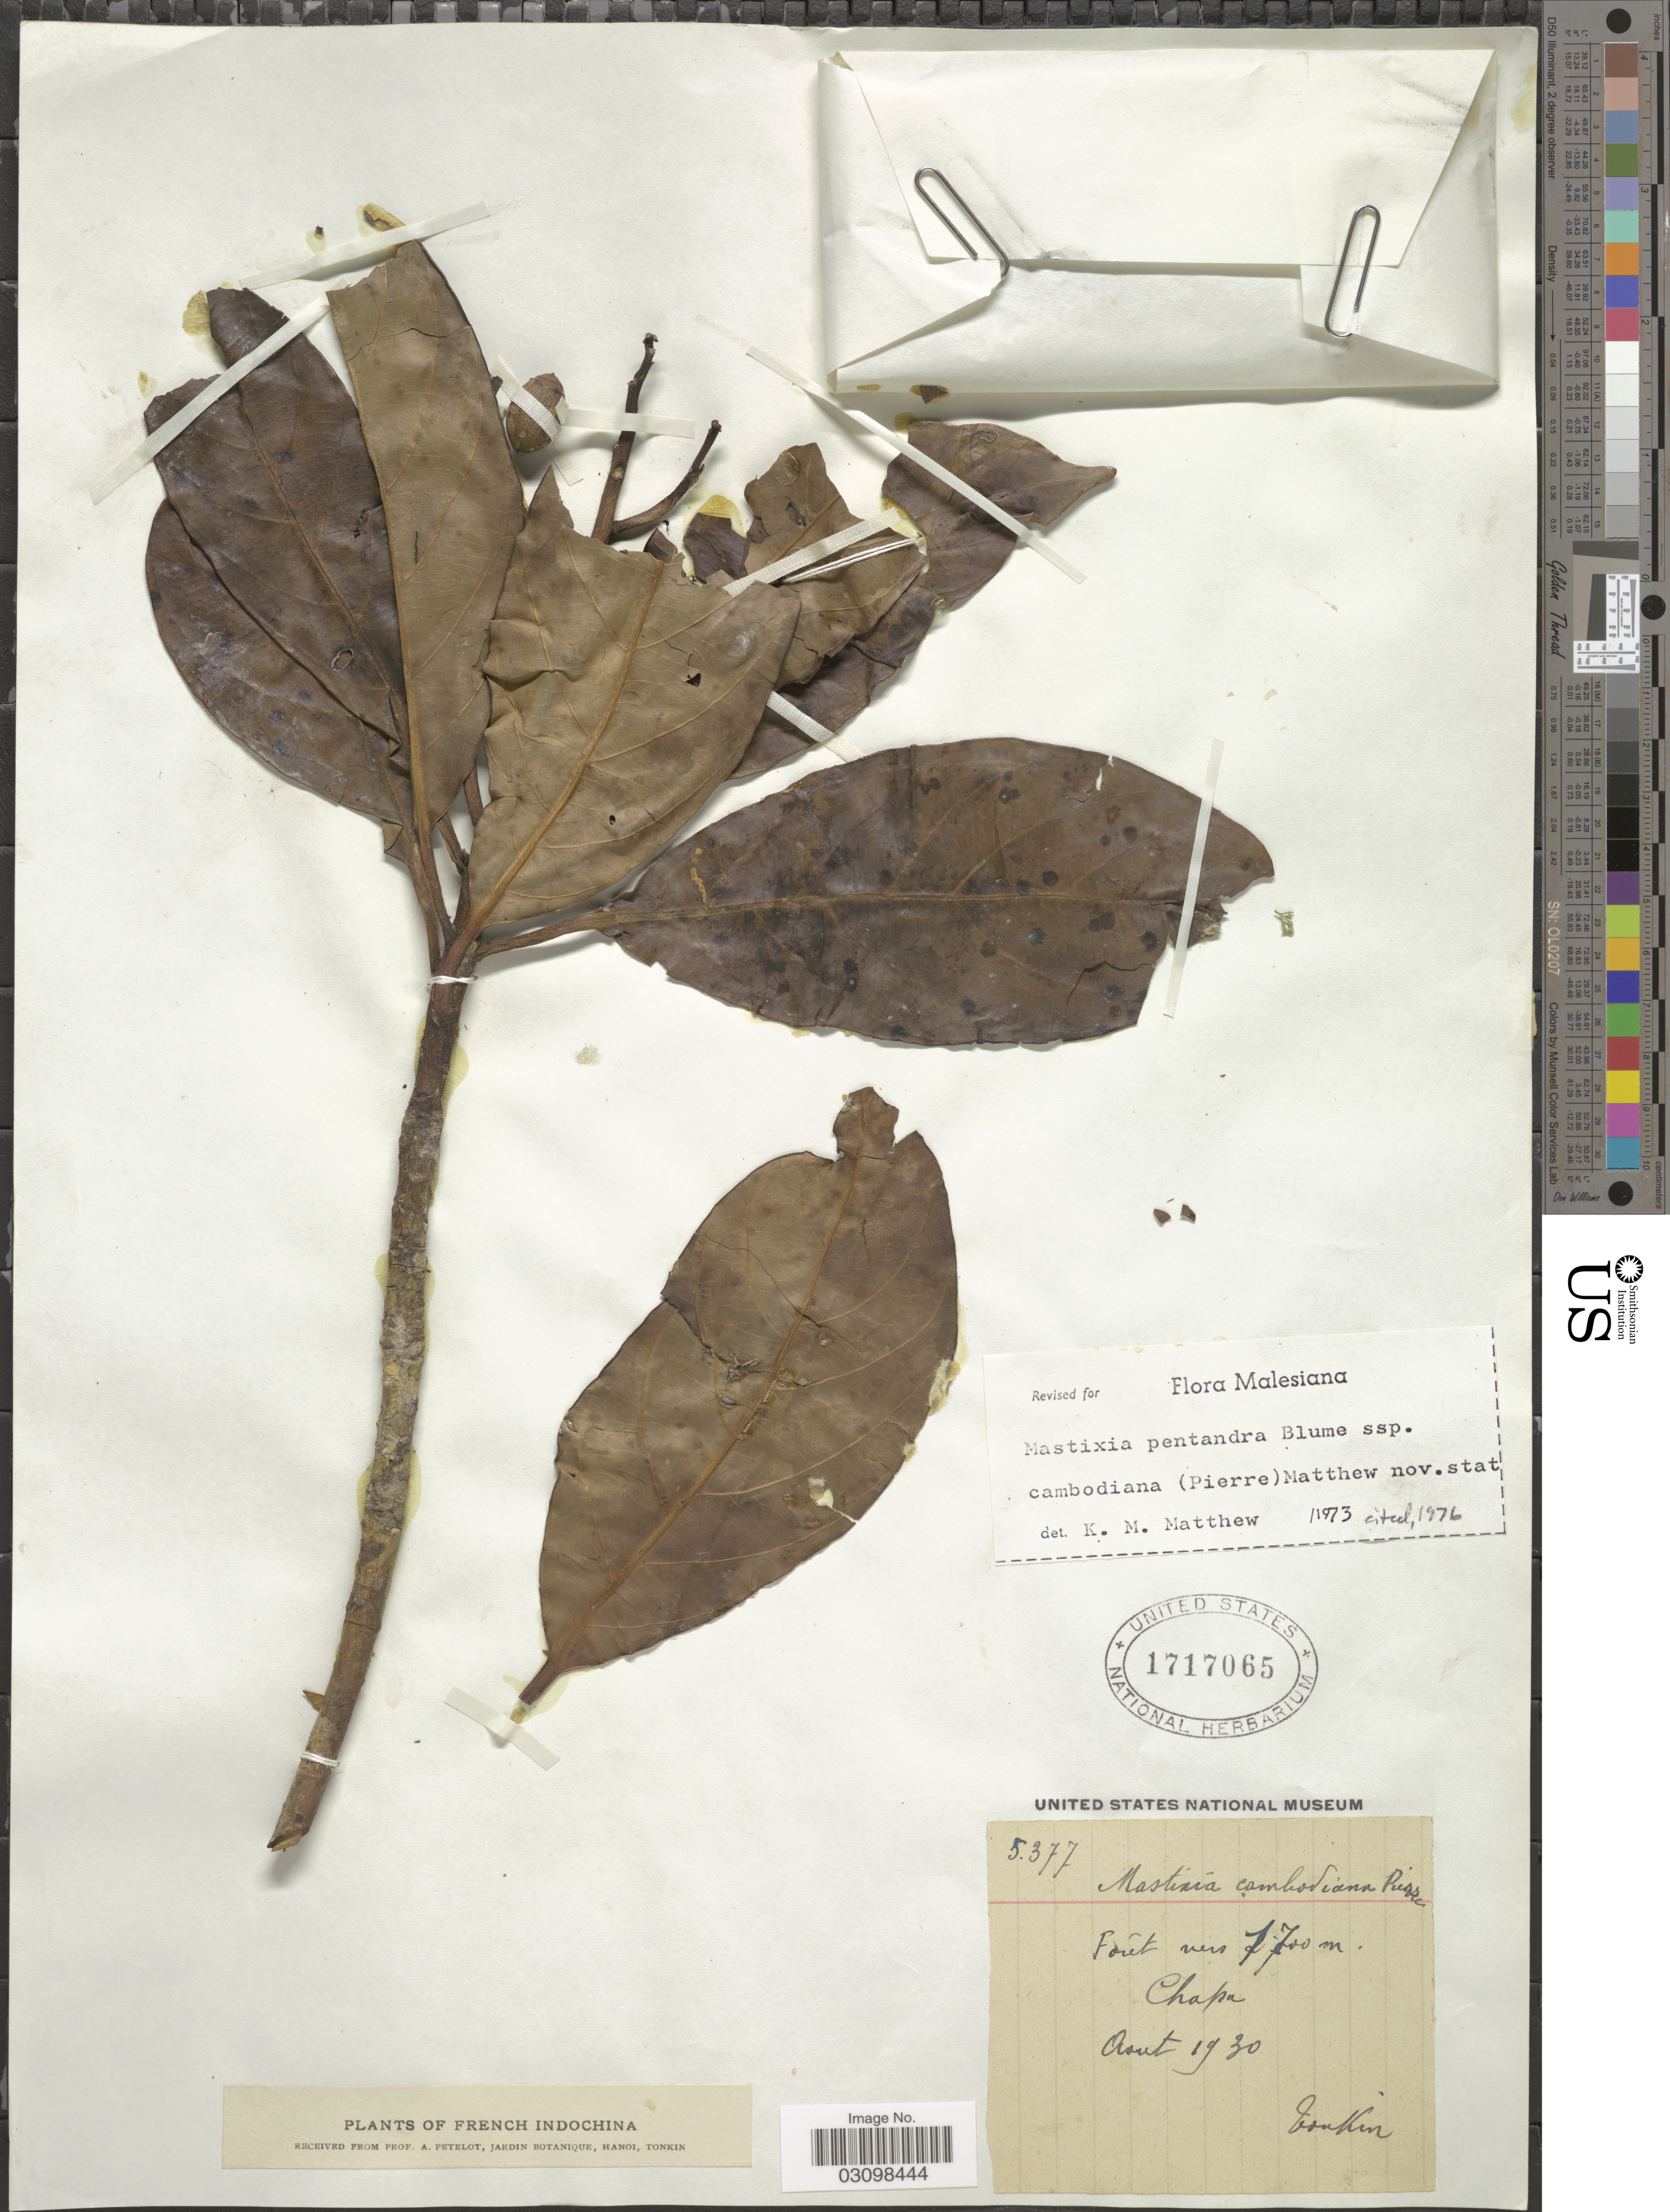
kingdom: Plantae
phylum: Tracheophyta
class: Magnoliopsida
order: Cornales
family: Nyssaceae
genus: Mastixia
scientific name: Mastixia pentandra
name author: Blume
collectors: A. Petelot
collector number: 5377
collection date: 1930-08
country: Vietnam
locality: Chapa. French Indochina.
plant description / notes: Fruit temporarily sampled for micro-CT scanning.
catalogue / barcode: US 1717065